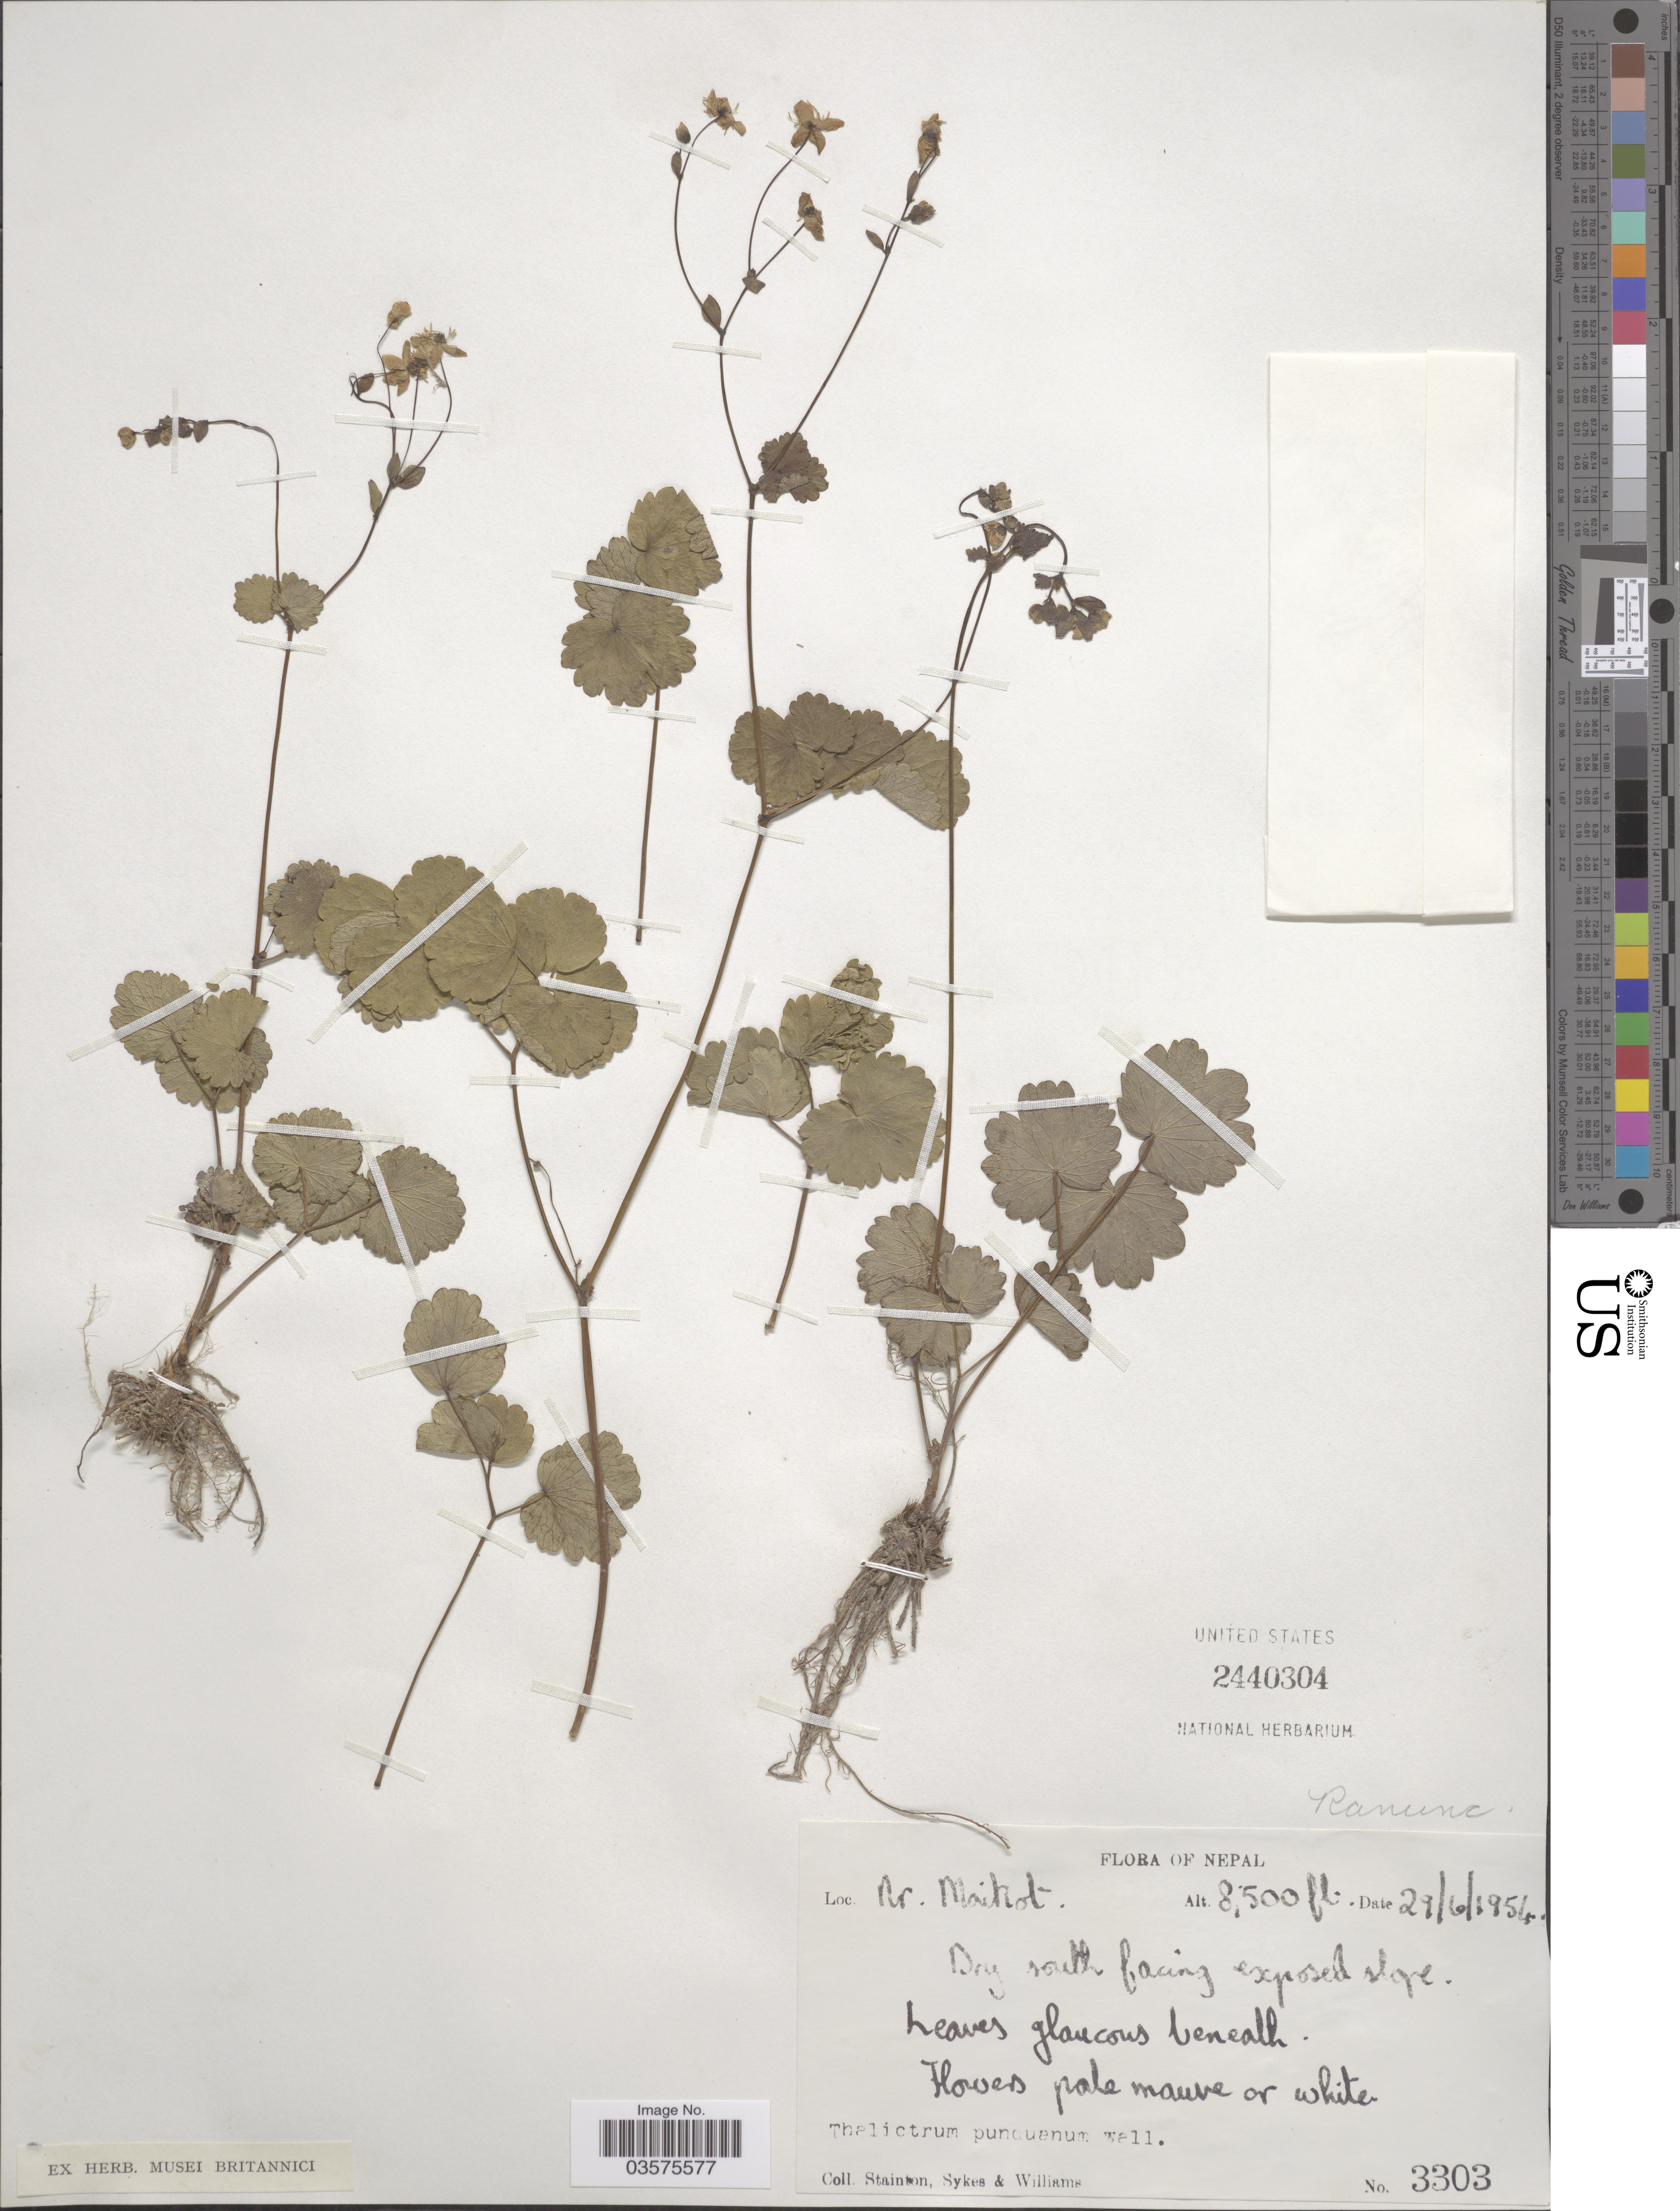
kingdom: Plantae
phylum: Tracheophyta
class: Magnoliopsida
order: Ranunculales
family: Ranunculaceae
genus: Thalictrum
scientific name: Thalictrum punduanum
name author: Wall.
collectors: -. Stainton, Sykes, -- & -- Williams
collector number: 3303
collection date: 1954-06-29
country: Nepal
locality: Nr. Maikot.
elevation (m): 2591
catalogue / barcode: US 2440304